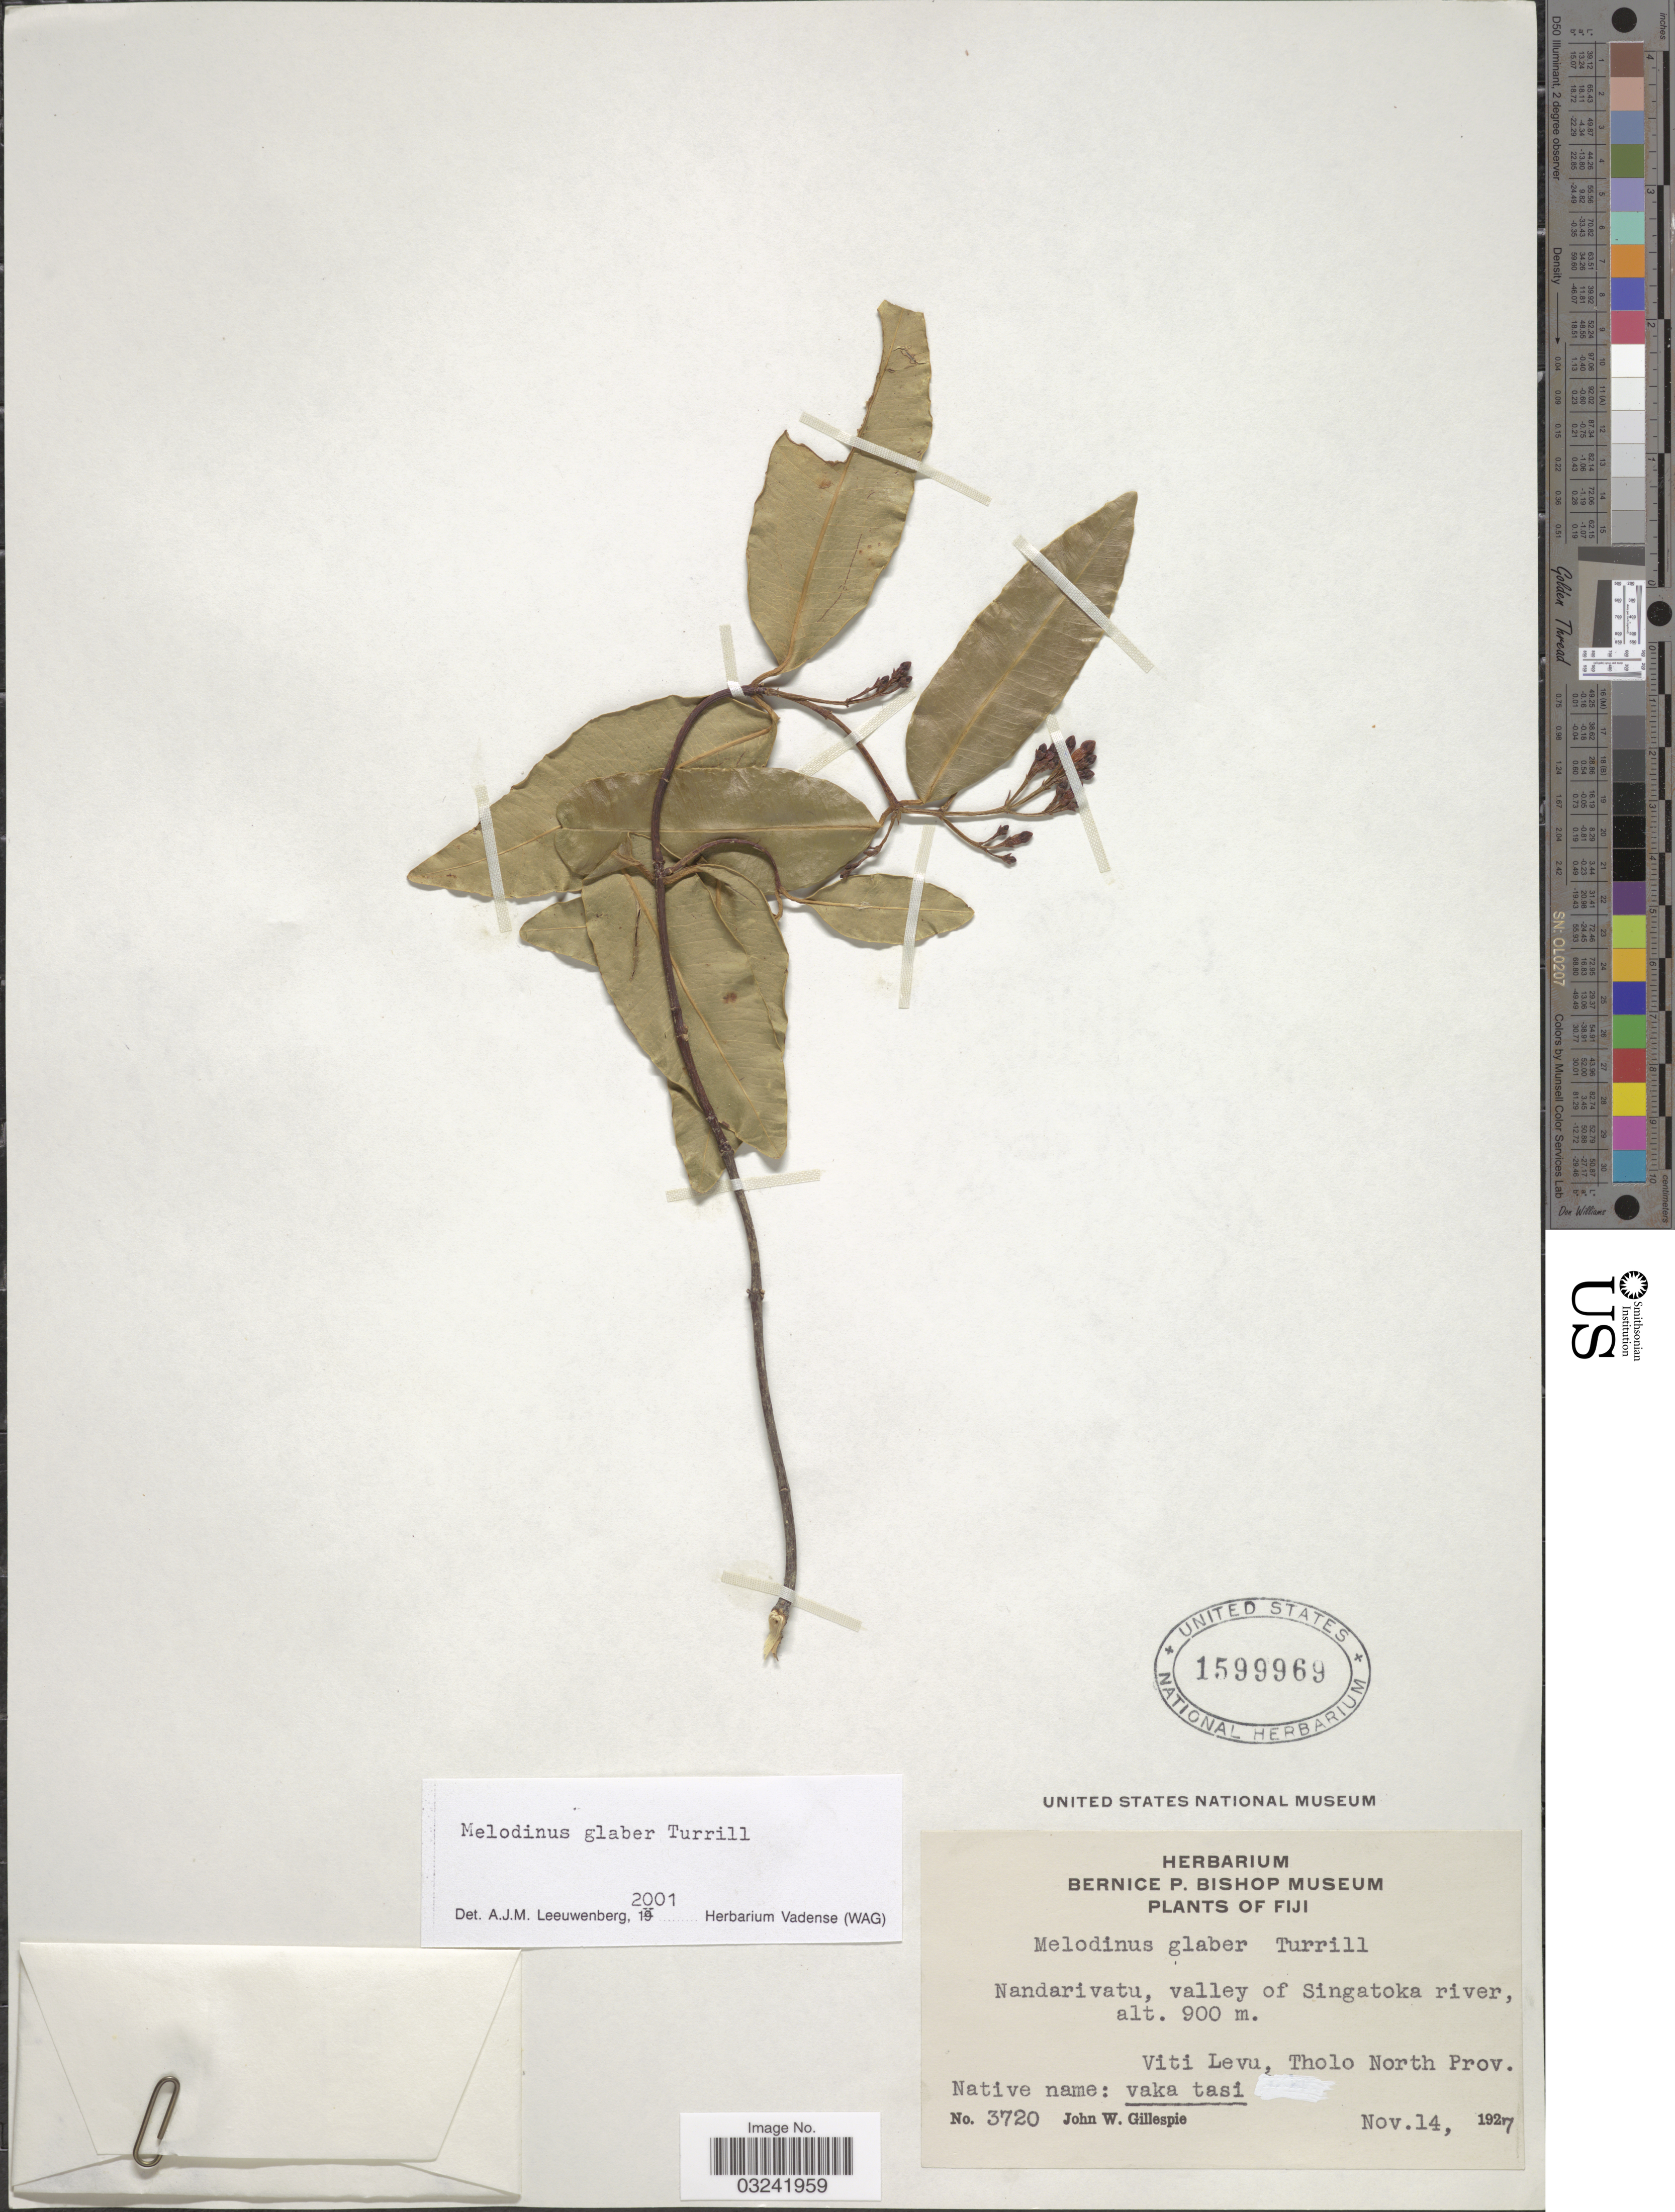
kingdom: Plantae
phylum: Tracheophyta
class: Magnoliopsida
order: Gentianales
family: Apocynaceae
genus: Melodinus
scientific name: Melodinus glaber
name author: Turrill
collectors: J. W. Gillespie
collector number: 3720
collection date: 1927-11-14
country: Fiji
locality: Nandarivatu, valley of Singatoka river, Viti Levu, Tholo North Prov.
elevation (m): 900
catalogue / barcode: US 1599969